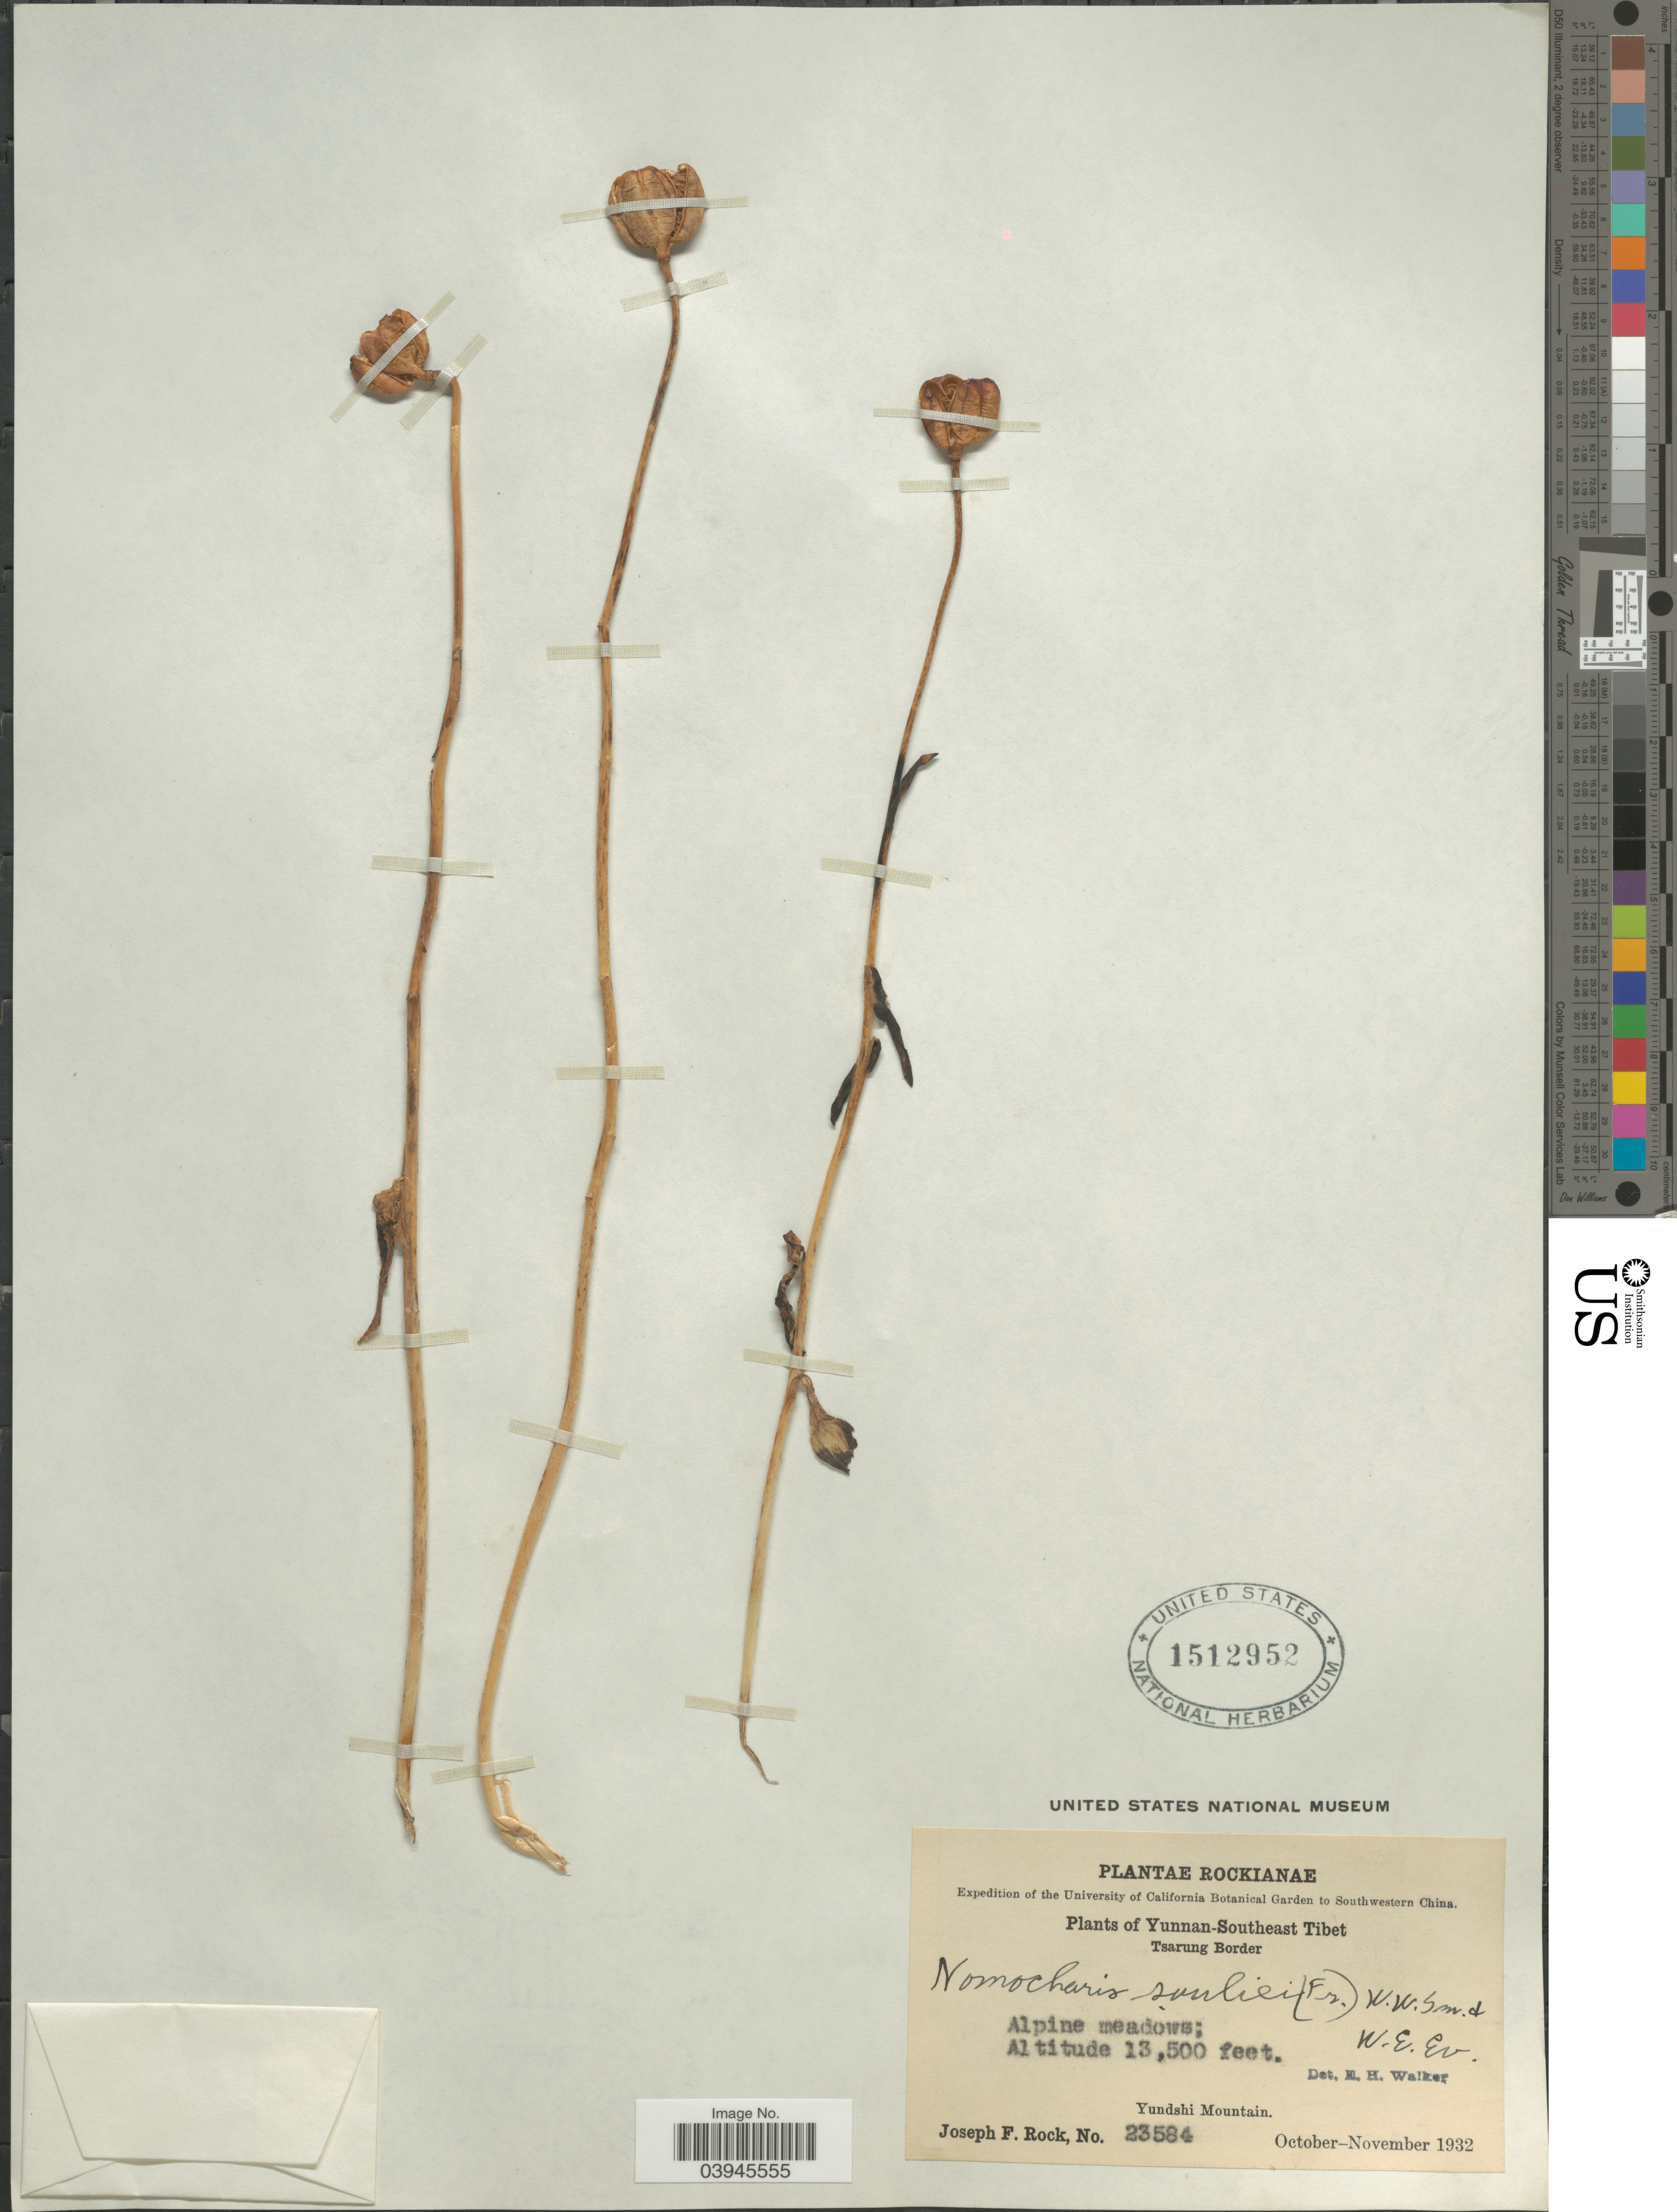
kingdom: Plantae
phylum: Tracheophyta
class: Liliopsida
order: Liliales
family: Liliaceae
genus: Lilium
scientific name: Lilium souliei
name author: (Franch.) Sealy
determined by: Strong, Mark T., (BOT), Smithsonian Institution - National Museum of Natural History (UNITED STATES)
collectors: J. F. Rock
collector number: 23584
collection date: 1932-10/1932-11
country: China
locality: Southwestern China. Yunnan-Southeast Tibet. Tsarung Border. Yundshi Mountain.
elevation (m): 4115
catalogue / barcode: US 1512952